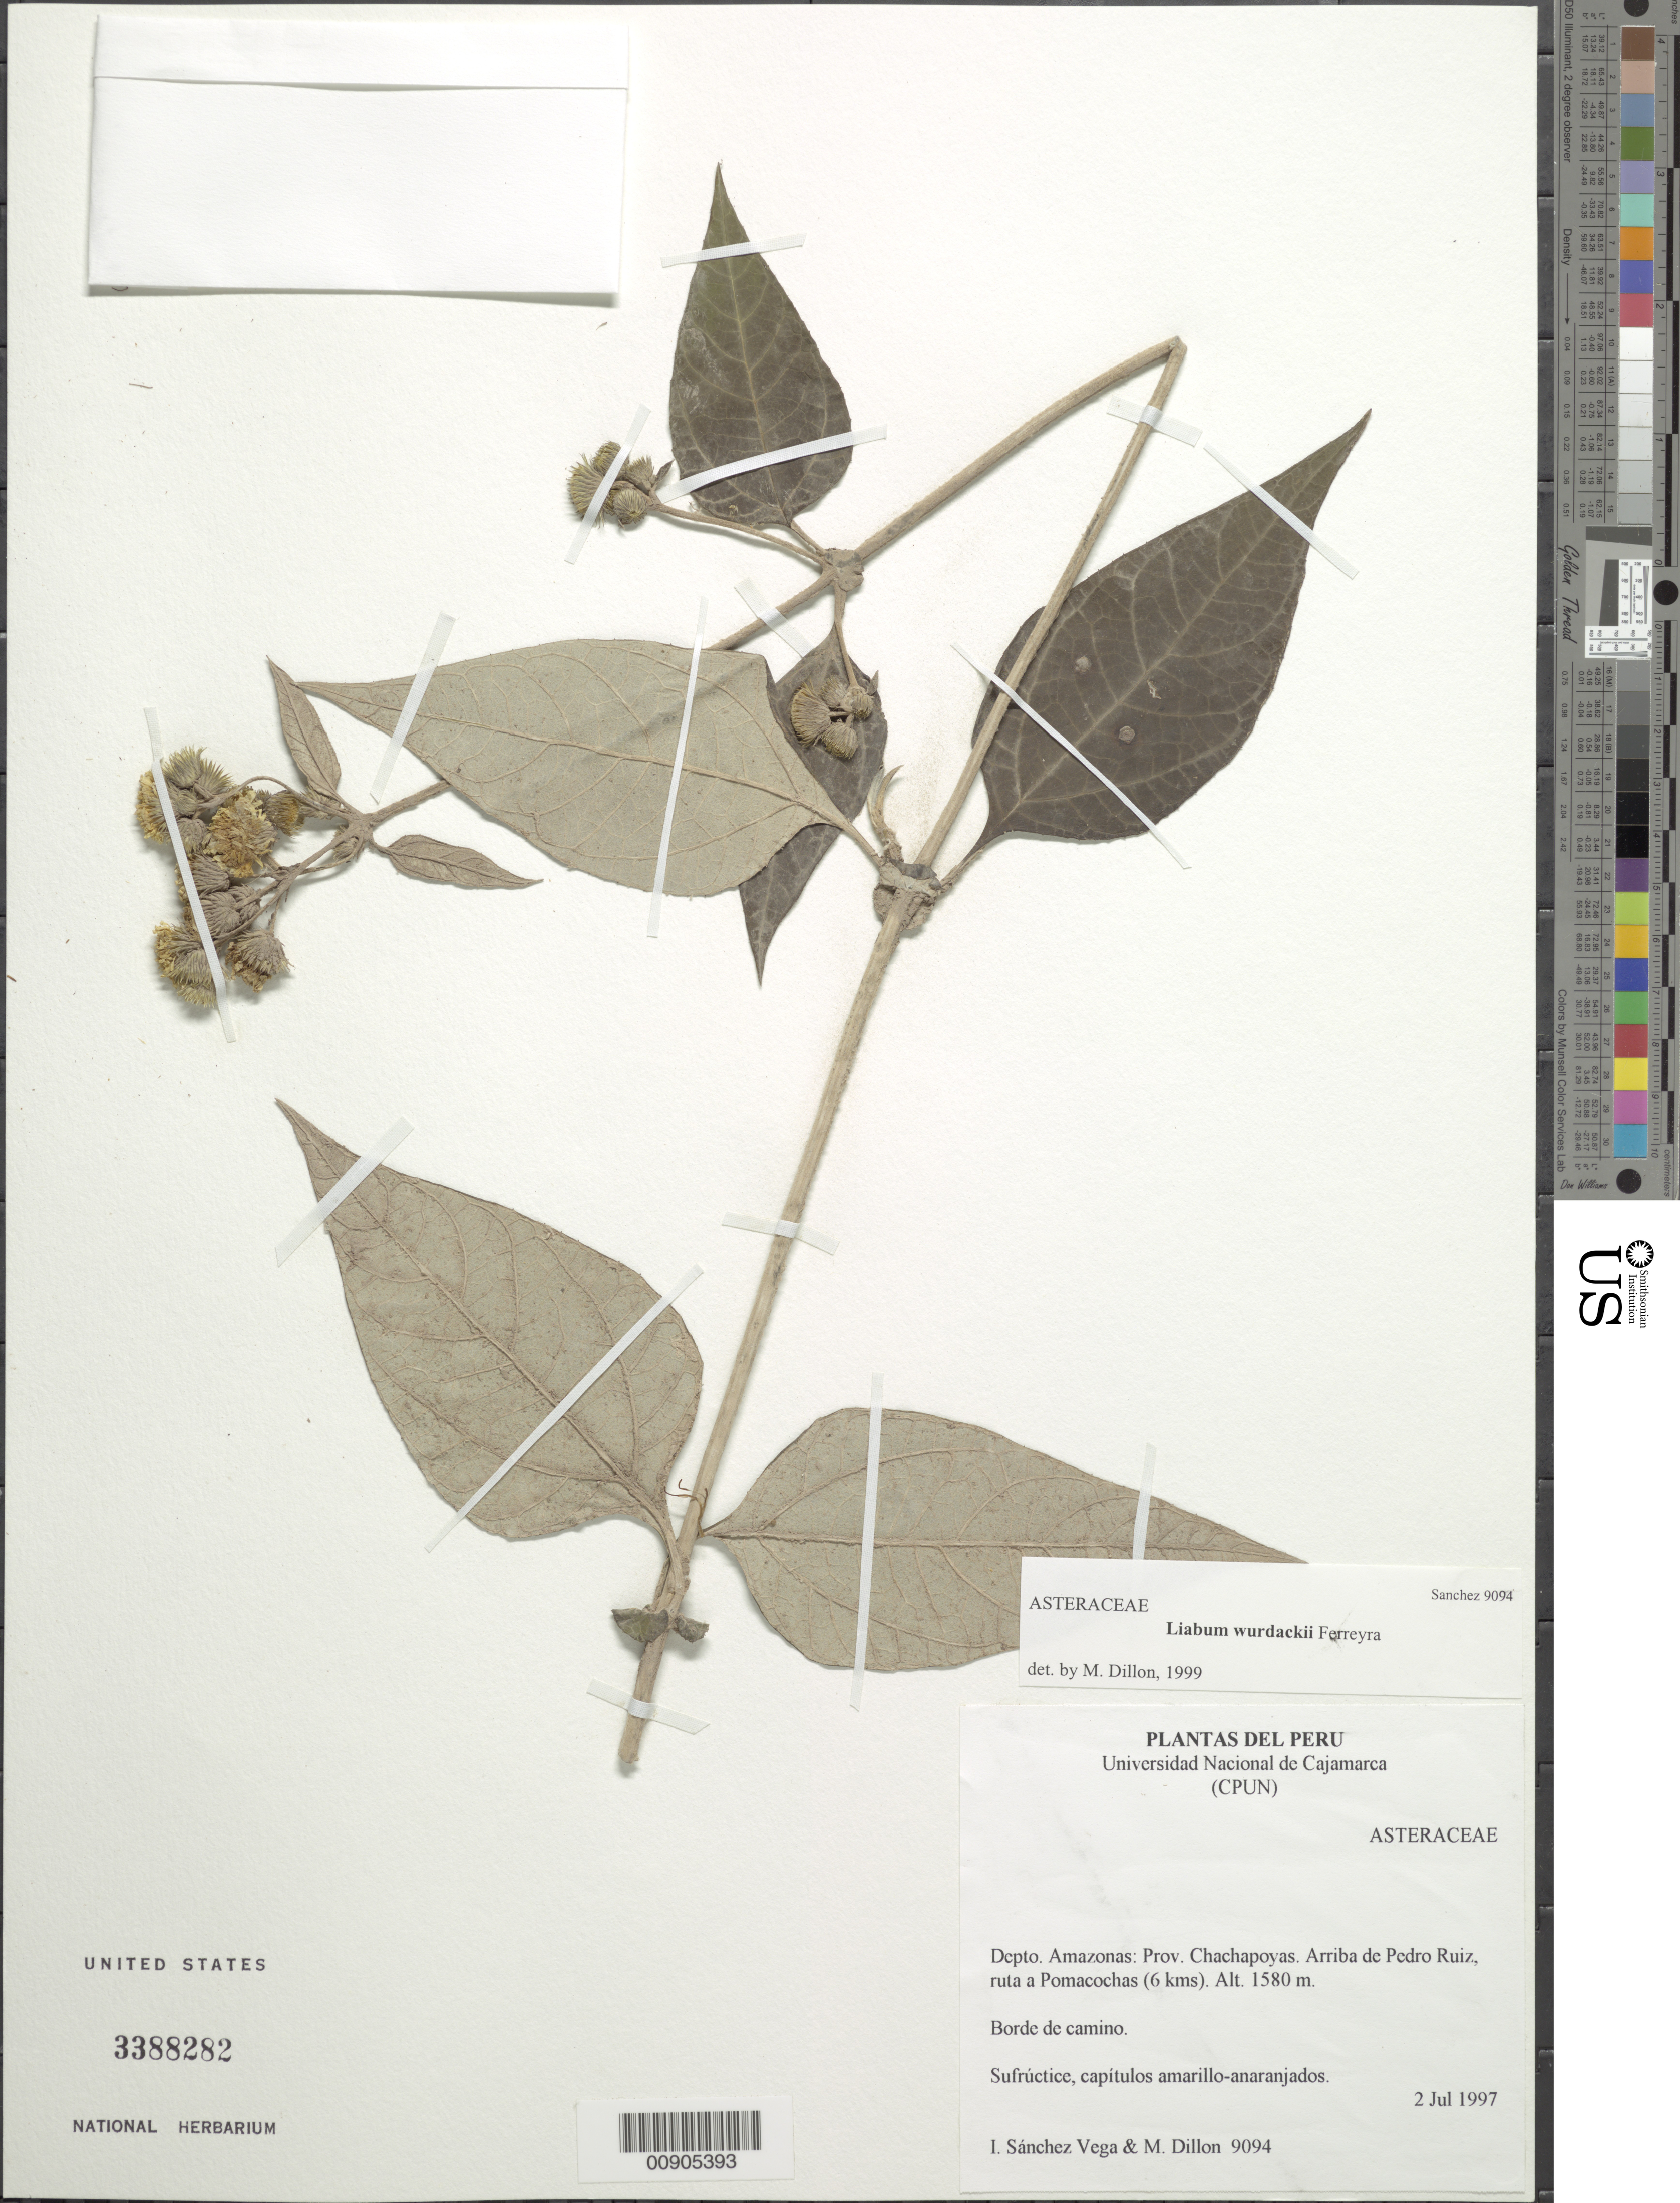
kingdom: Plantae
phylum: Tracheophyta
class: Magnoliopsida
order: Asterales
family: Asteraceae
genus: Liabum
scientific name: Liabum wurdackii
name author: Ferreyra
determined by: Dillon, M. O.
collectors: I. M. Sánchez Vega & M. O. Dillon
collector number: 9094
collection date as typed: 2 July 1997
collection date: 1997-07-02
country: Peru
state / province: Amazonas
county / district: Chachapoyas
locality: Pedro Ruiz, ruta a Pomacochas (6 km)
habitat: Borde de camino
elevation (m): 1580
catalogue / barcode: US 3388282